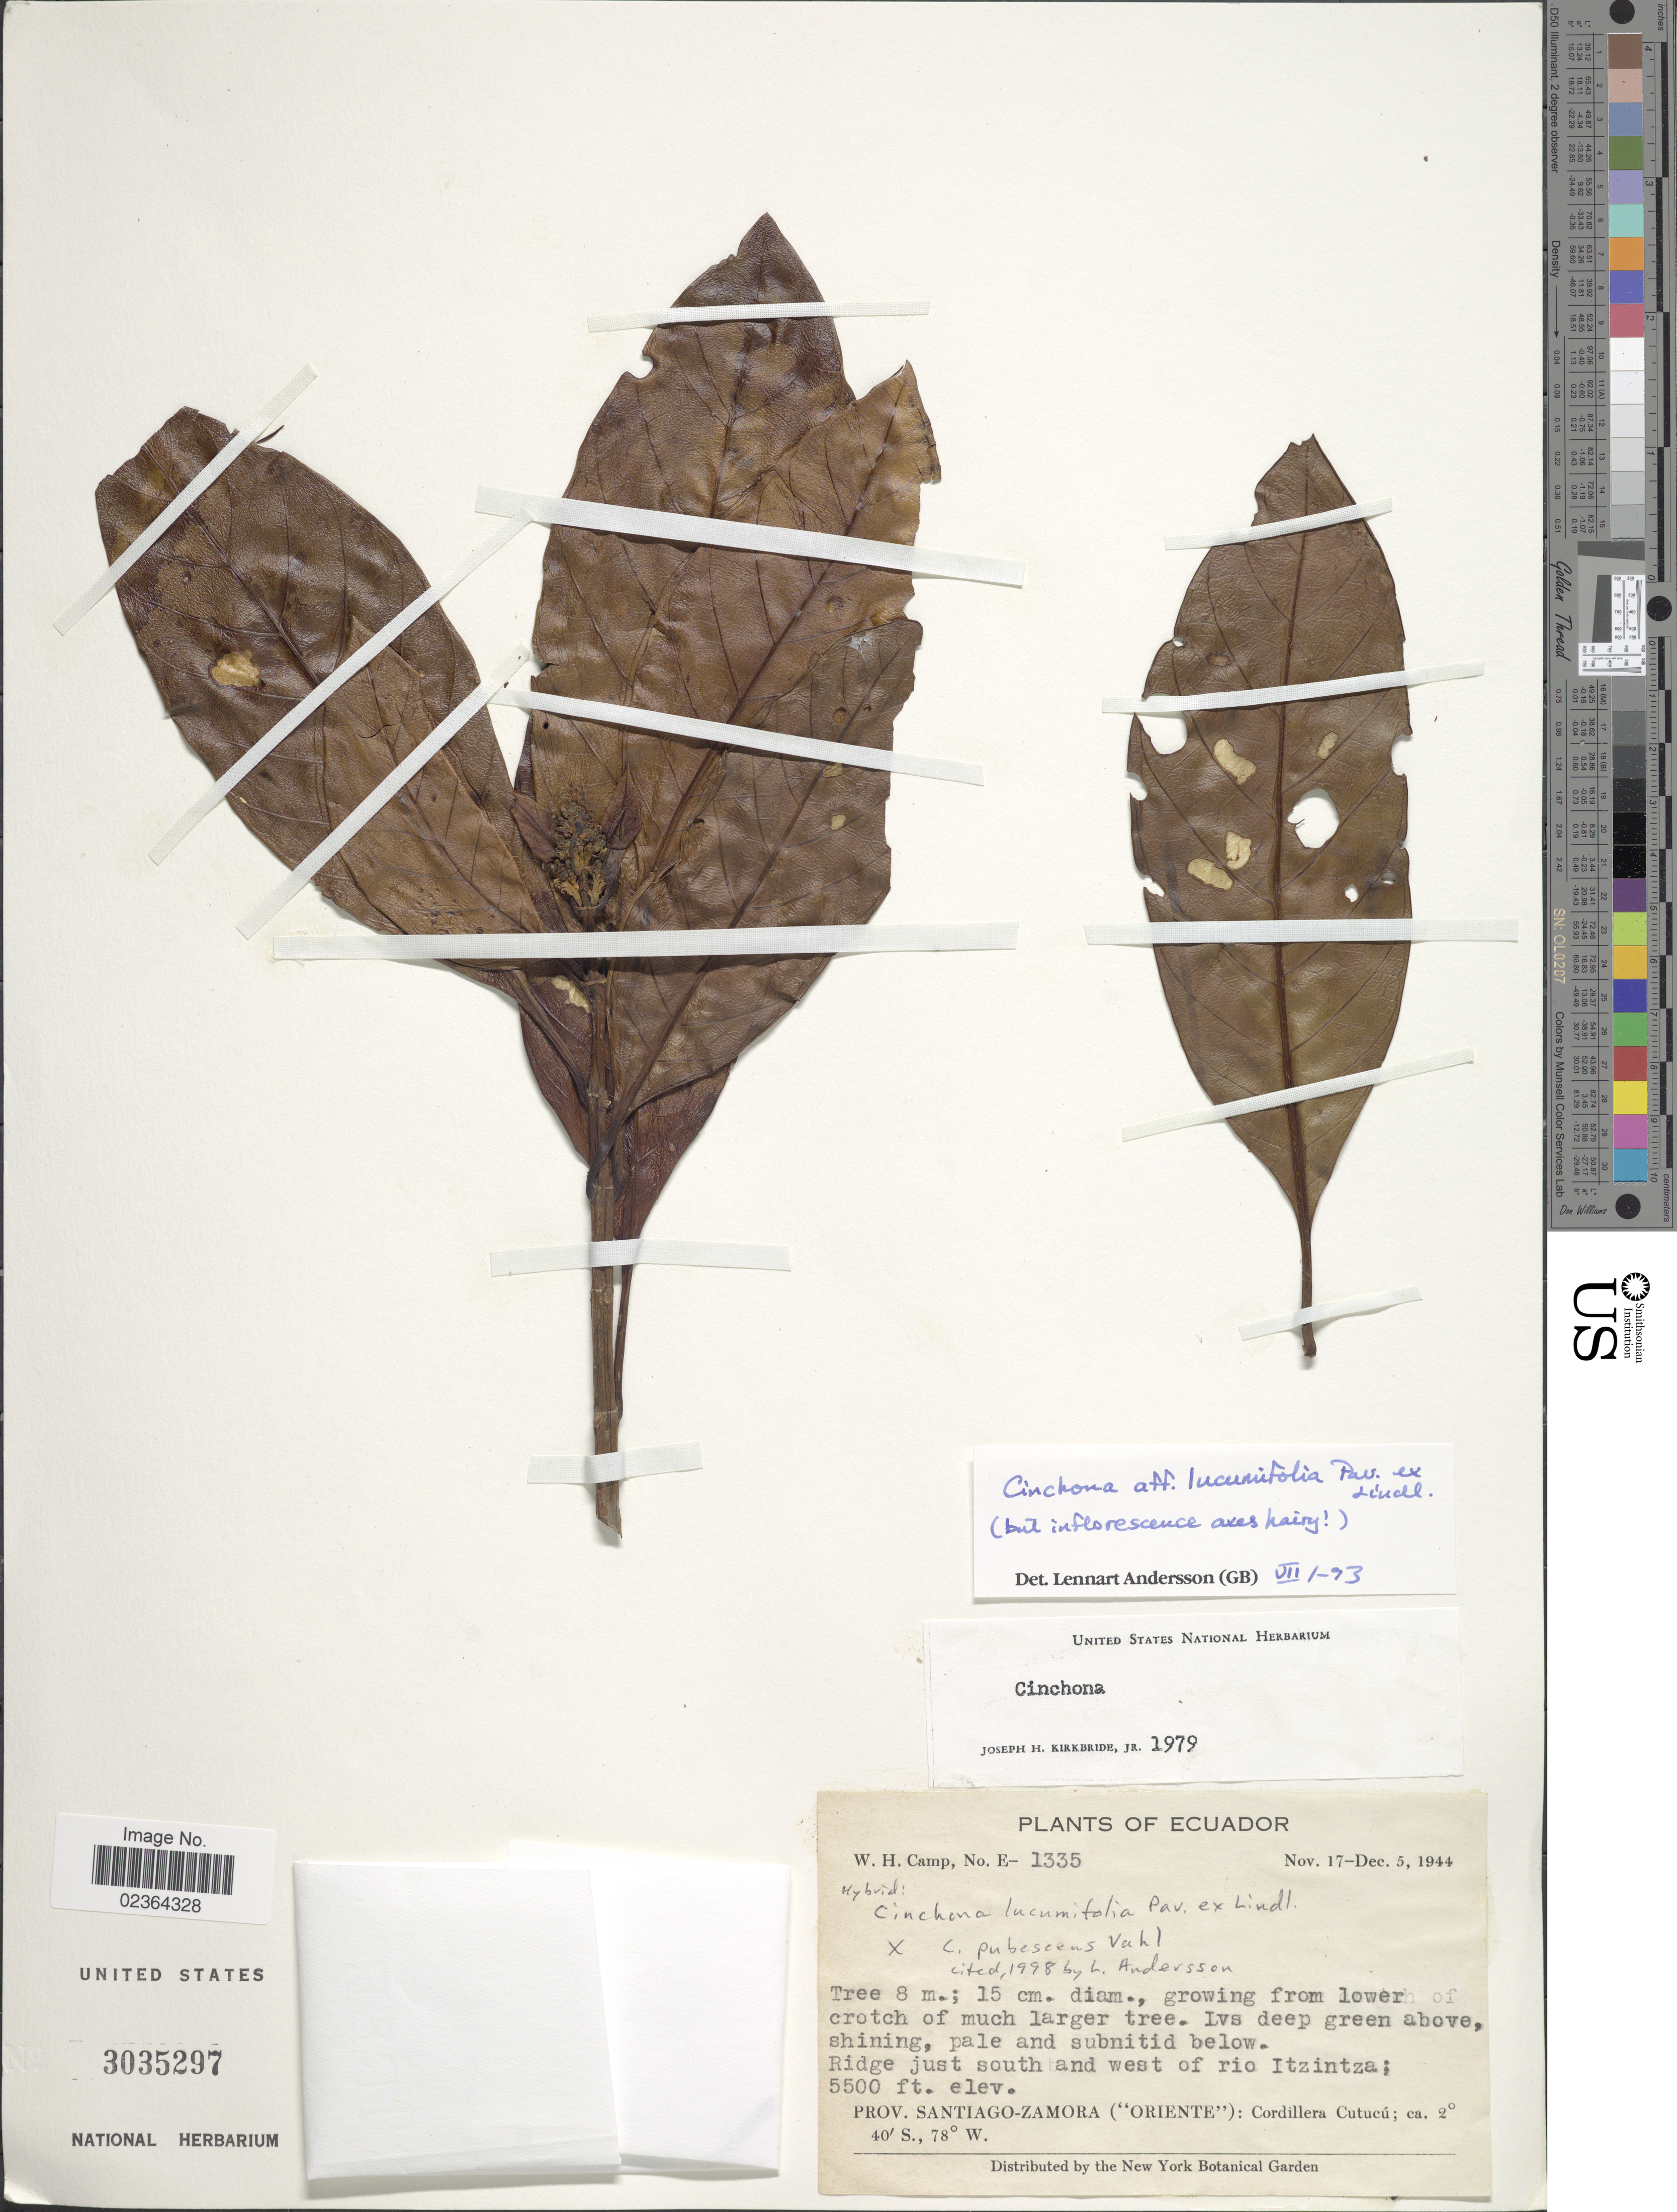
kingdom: Plantae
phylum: Tracheophyta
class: Magnoliopsida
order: Gentianales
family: Rubiaceae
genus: Cinchona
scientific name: Cinchona lucumifolia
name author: Pav. ex Lindl.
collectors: W. H. Camp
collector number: E-1335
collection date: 1944-11-17/1944-12-05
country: Ecuador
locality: Ridge just south and west of Rio Itzintza: Prov. Santiago-Zamora (Oriente) : Cordillera Cutucu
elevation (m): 1676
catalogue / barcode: US 3035297